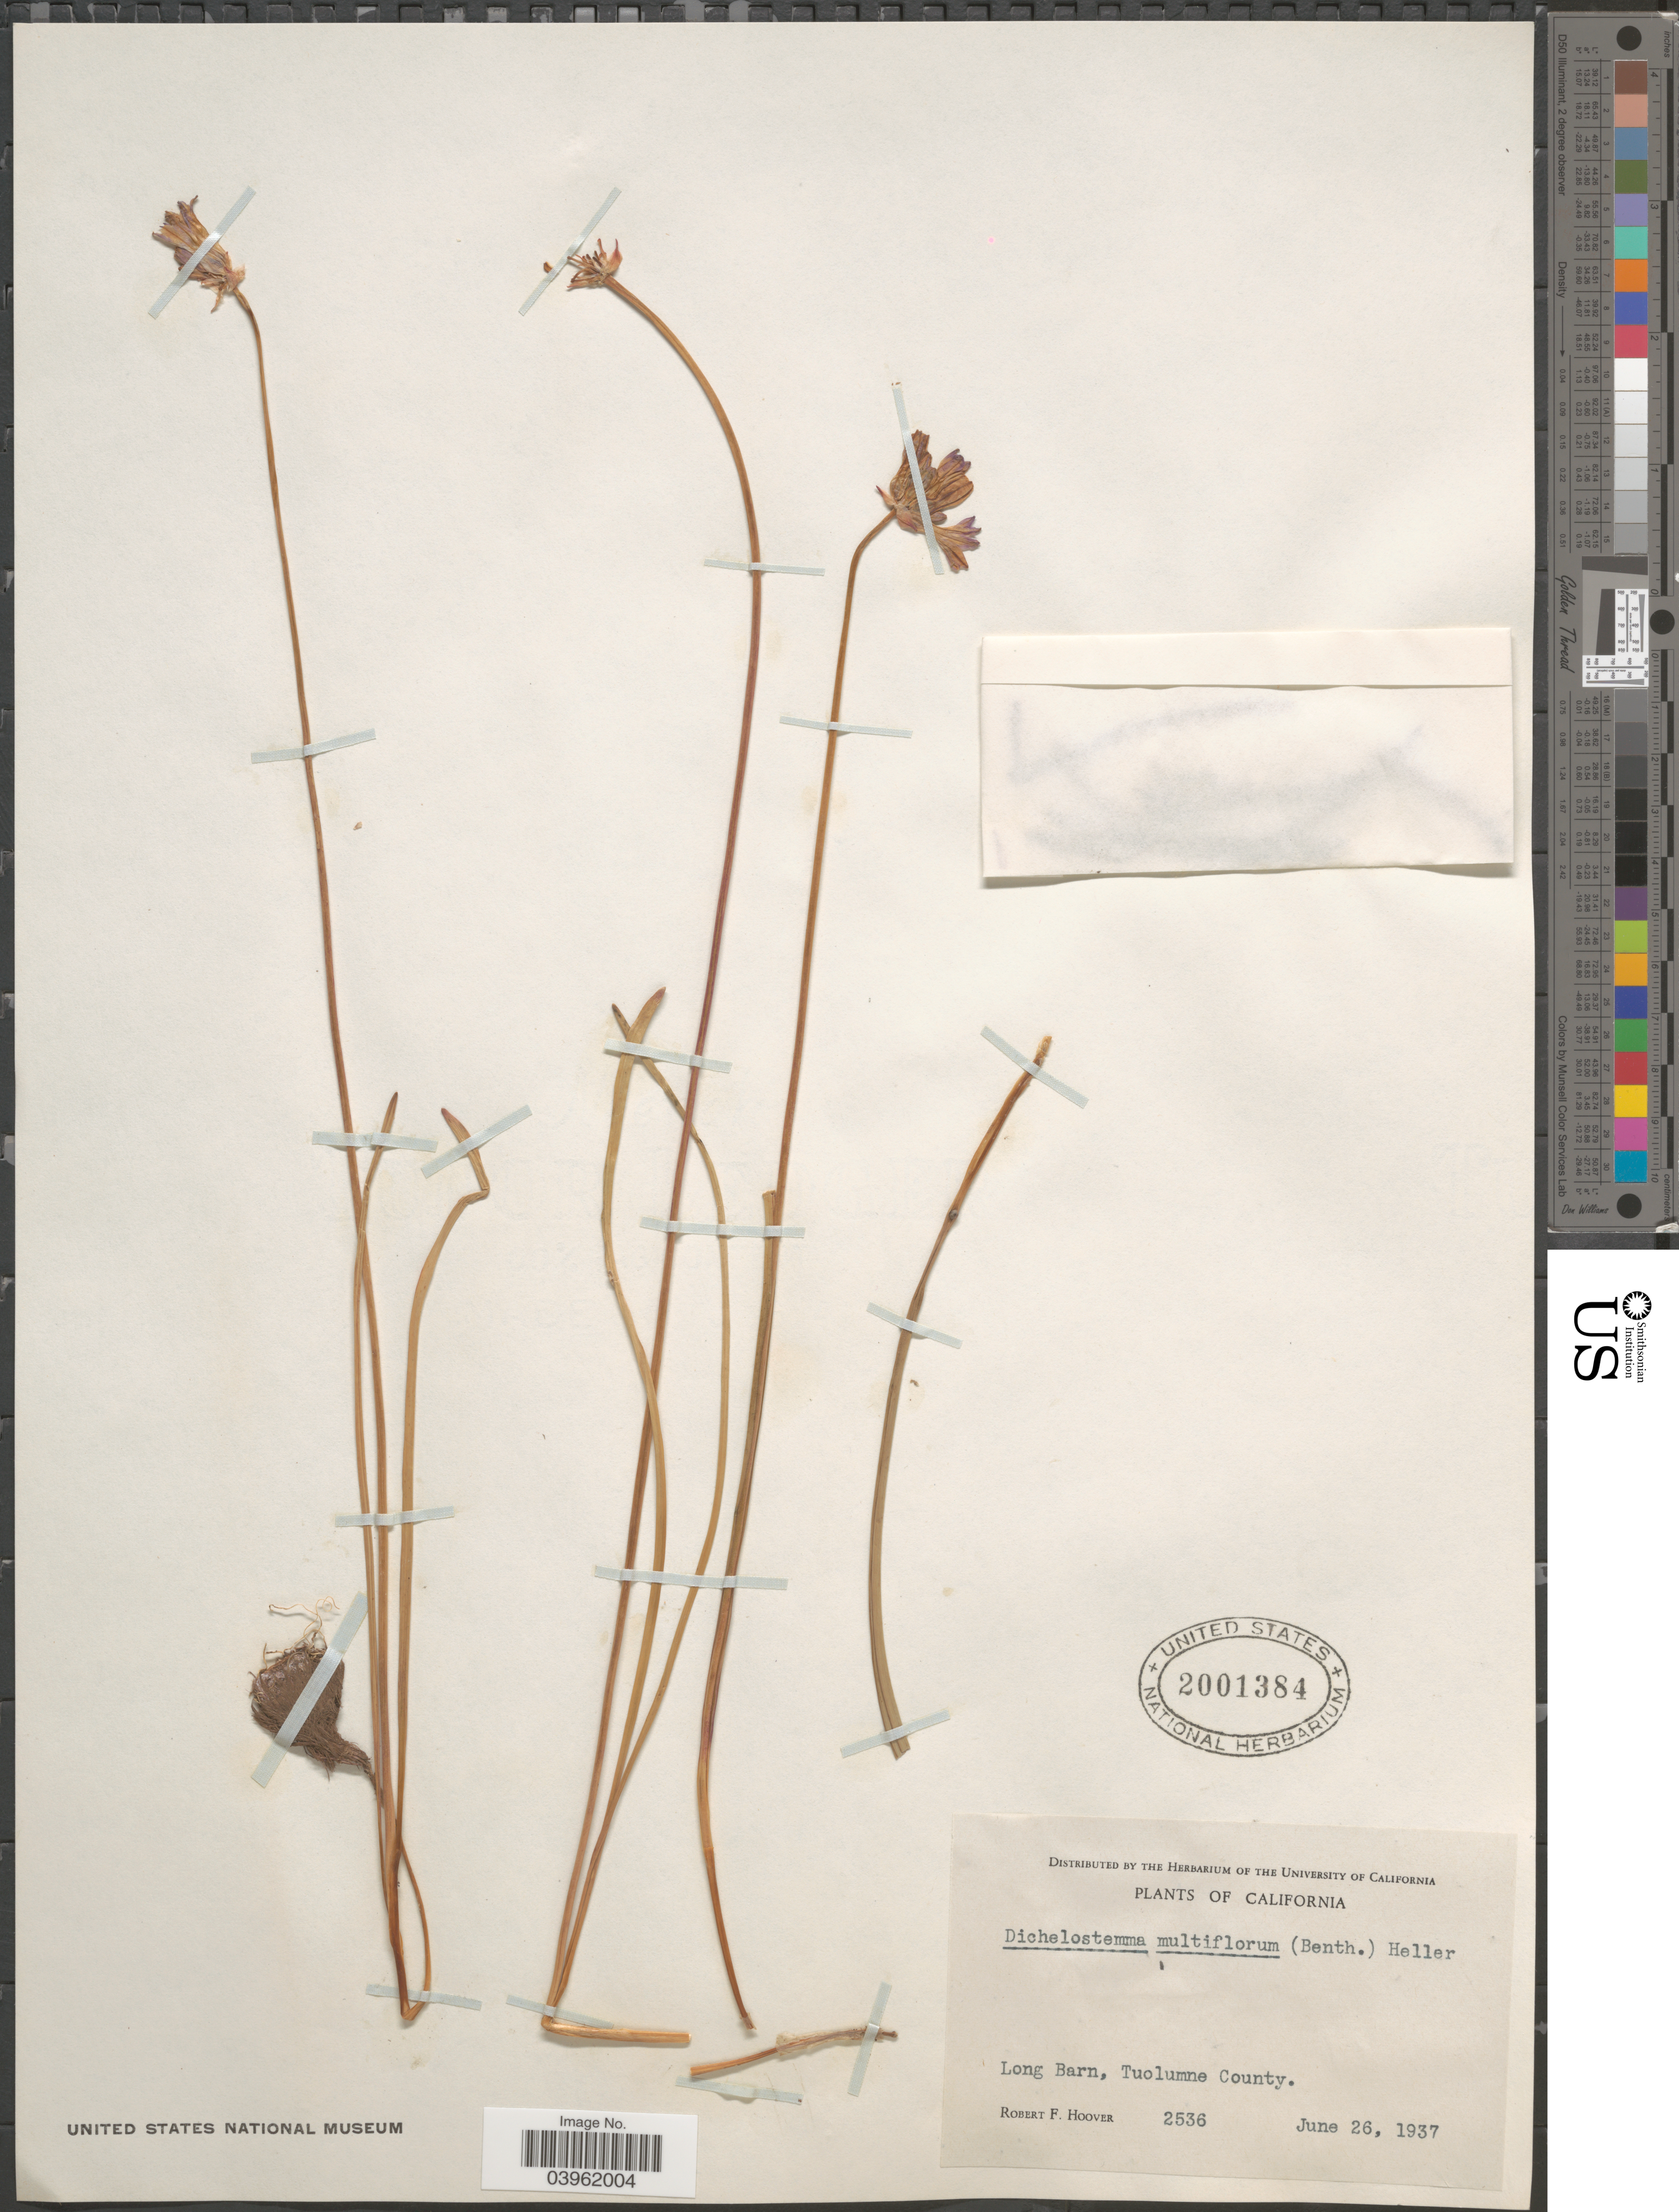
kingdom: Plantae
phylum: Tracheophyta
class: Liliopsida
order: Asparagales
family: Asparagaceae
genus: Dichelostemma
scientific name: Dichelostemma multiflorum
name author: (Benth.) A. Heller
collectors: R. F. Hoover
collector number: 2536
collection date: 1937-06-26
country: United States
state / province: California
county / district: Tuolumne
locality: Long Barn, Tuolumne County.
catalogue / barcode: US 2001384